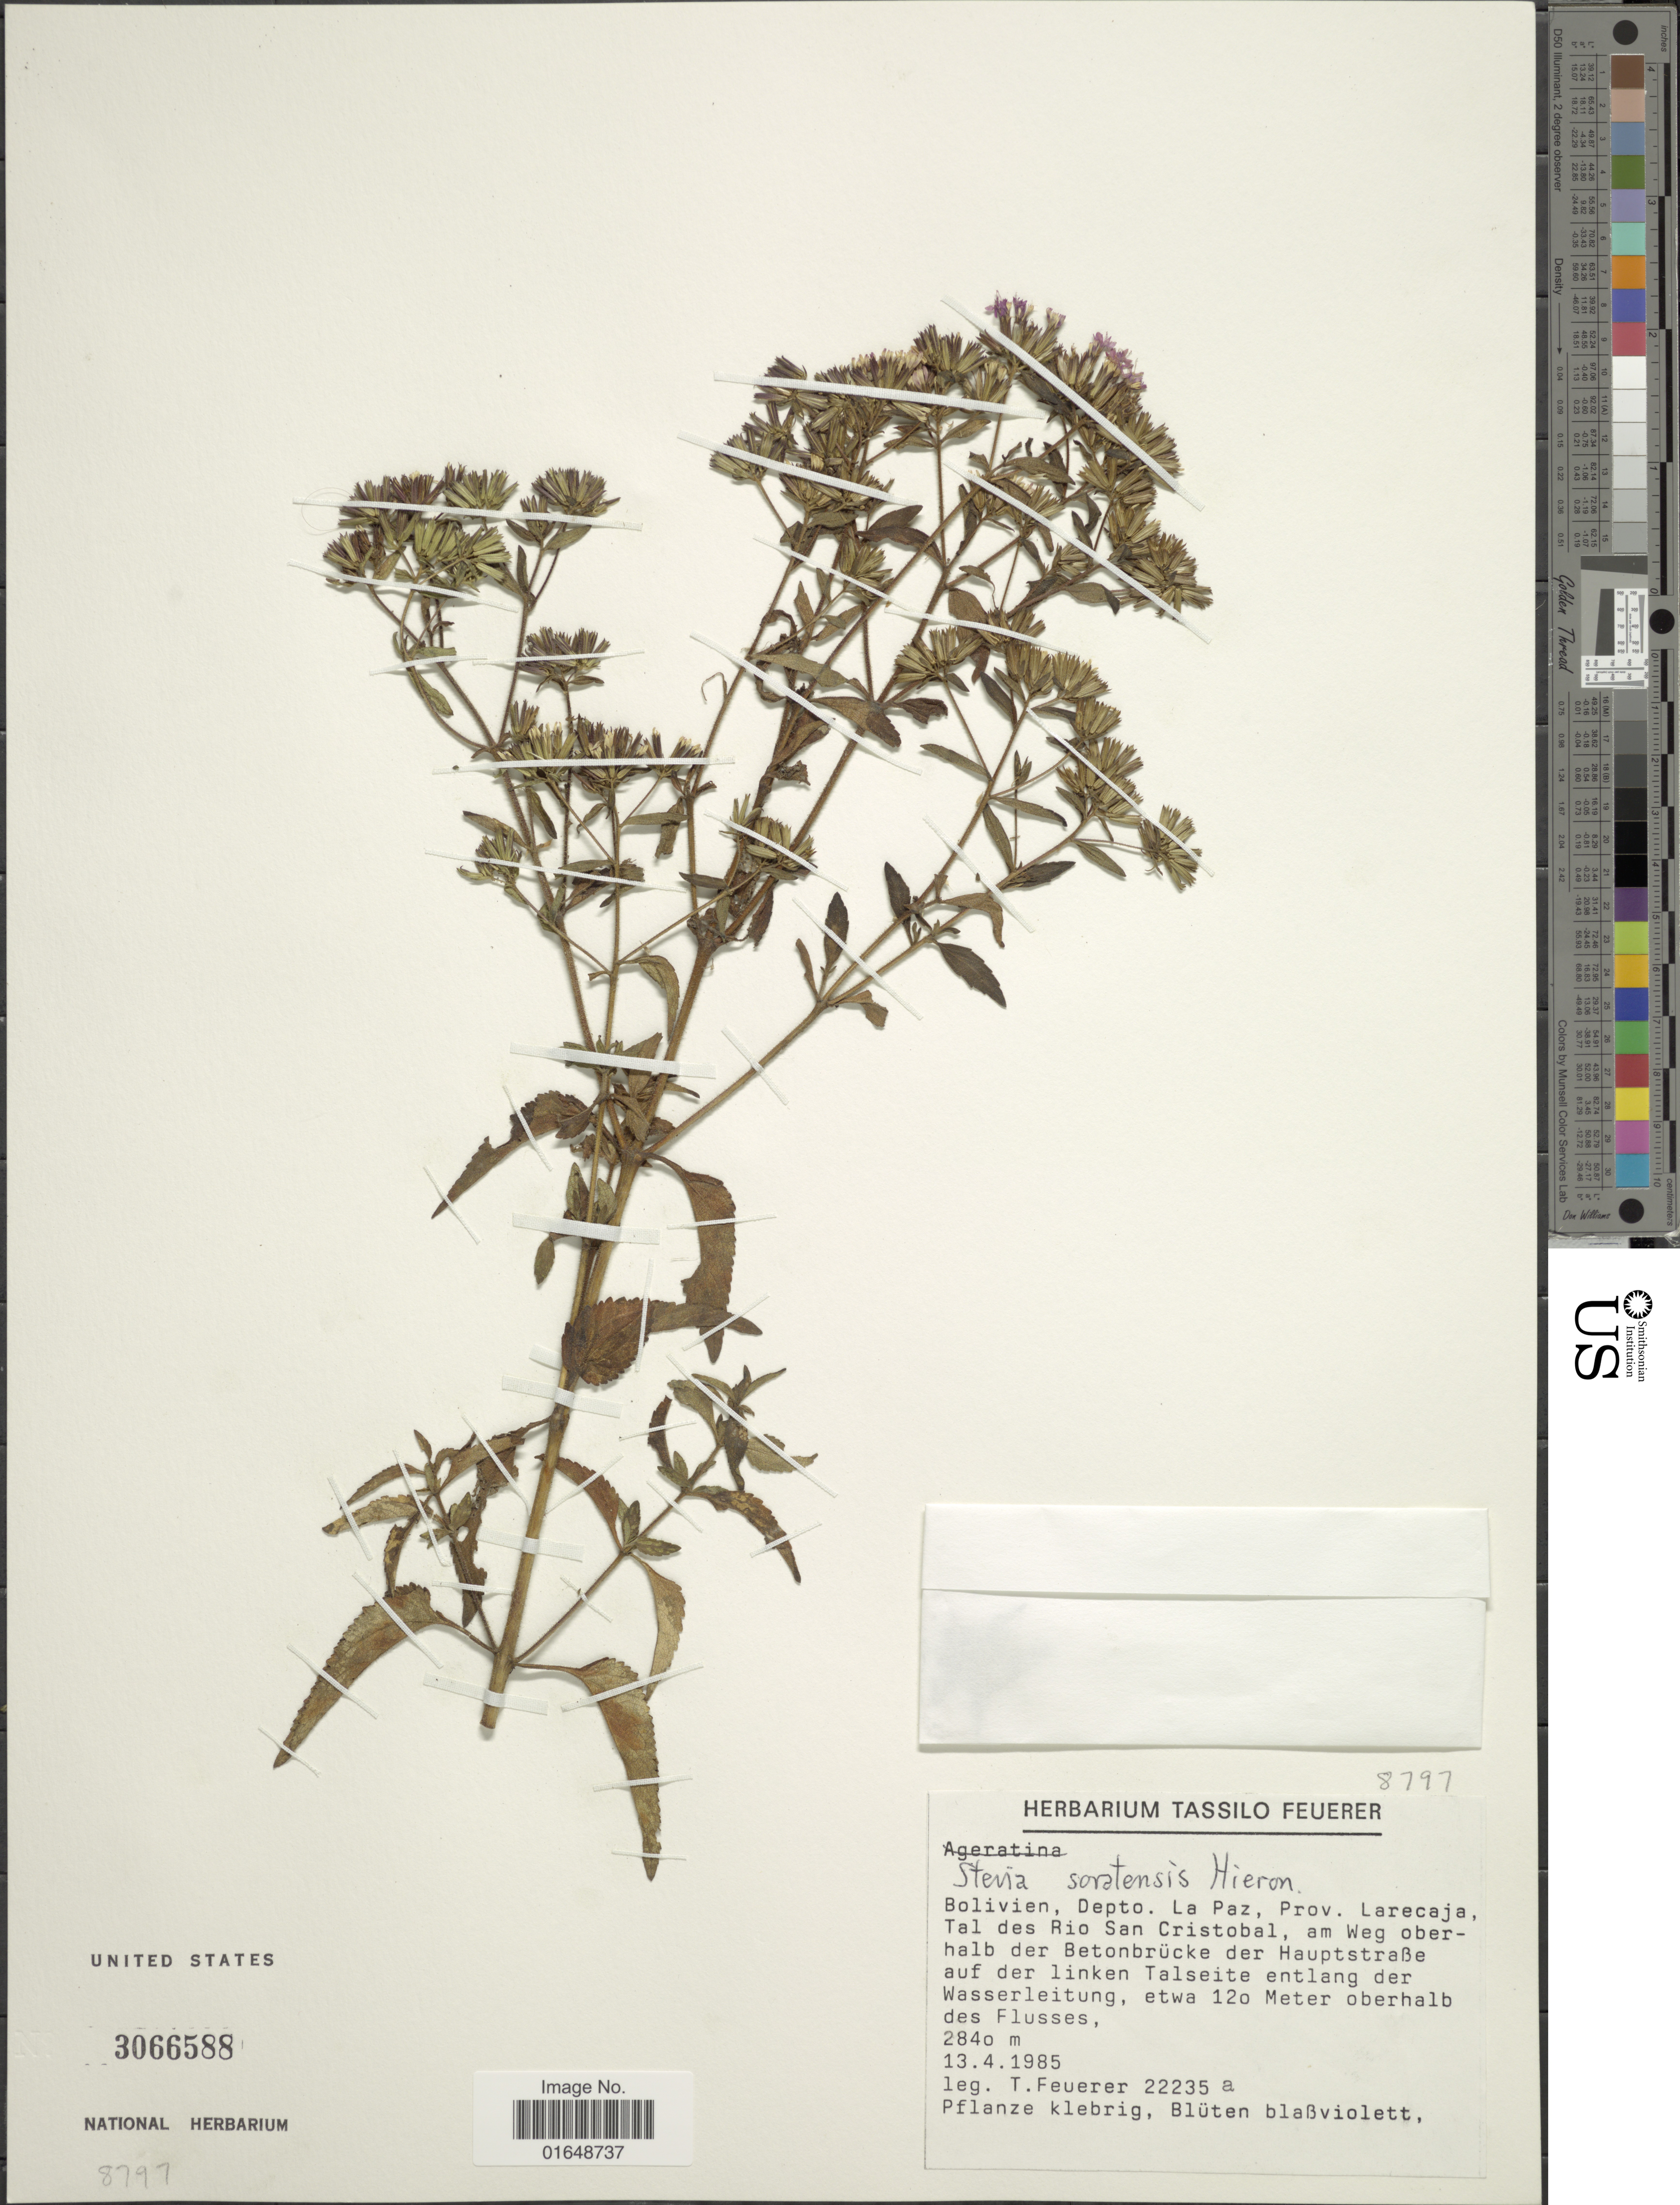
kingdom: Plantae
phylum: Tracheophyta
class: Magnoliopsida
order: Asterales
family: Asteraceae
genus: Stevia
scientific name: Stevia soratensis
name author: Hieron.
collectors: T. Feuerer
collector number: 22235a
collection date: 1985-04-13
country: Bolivia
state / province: La Paz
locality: Bolivien, Depto. La Paz, Prov. Larecaja, Tal des Rio San Cristobal, am Weg oberhalb der Betonbrücke der Hauptstraße auf der linken Talseite entlang der Wasserleitung, etwa 120 Meter oberhalb des Flusses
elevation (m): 2840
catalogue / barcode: US 3066588